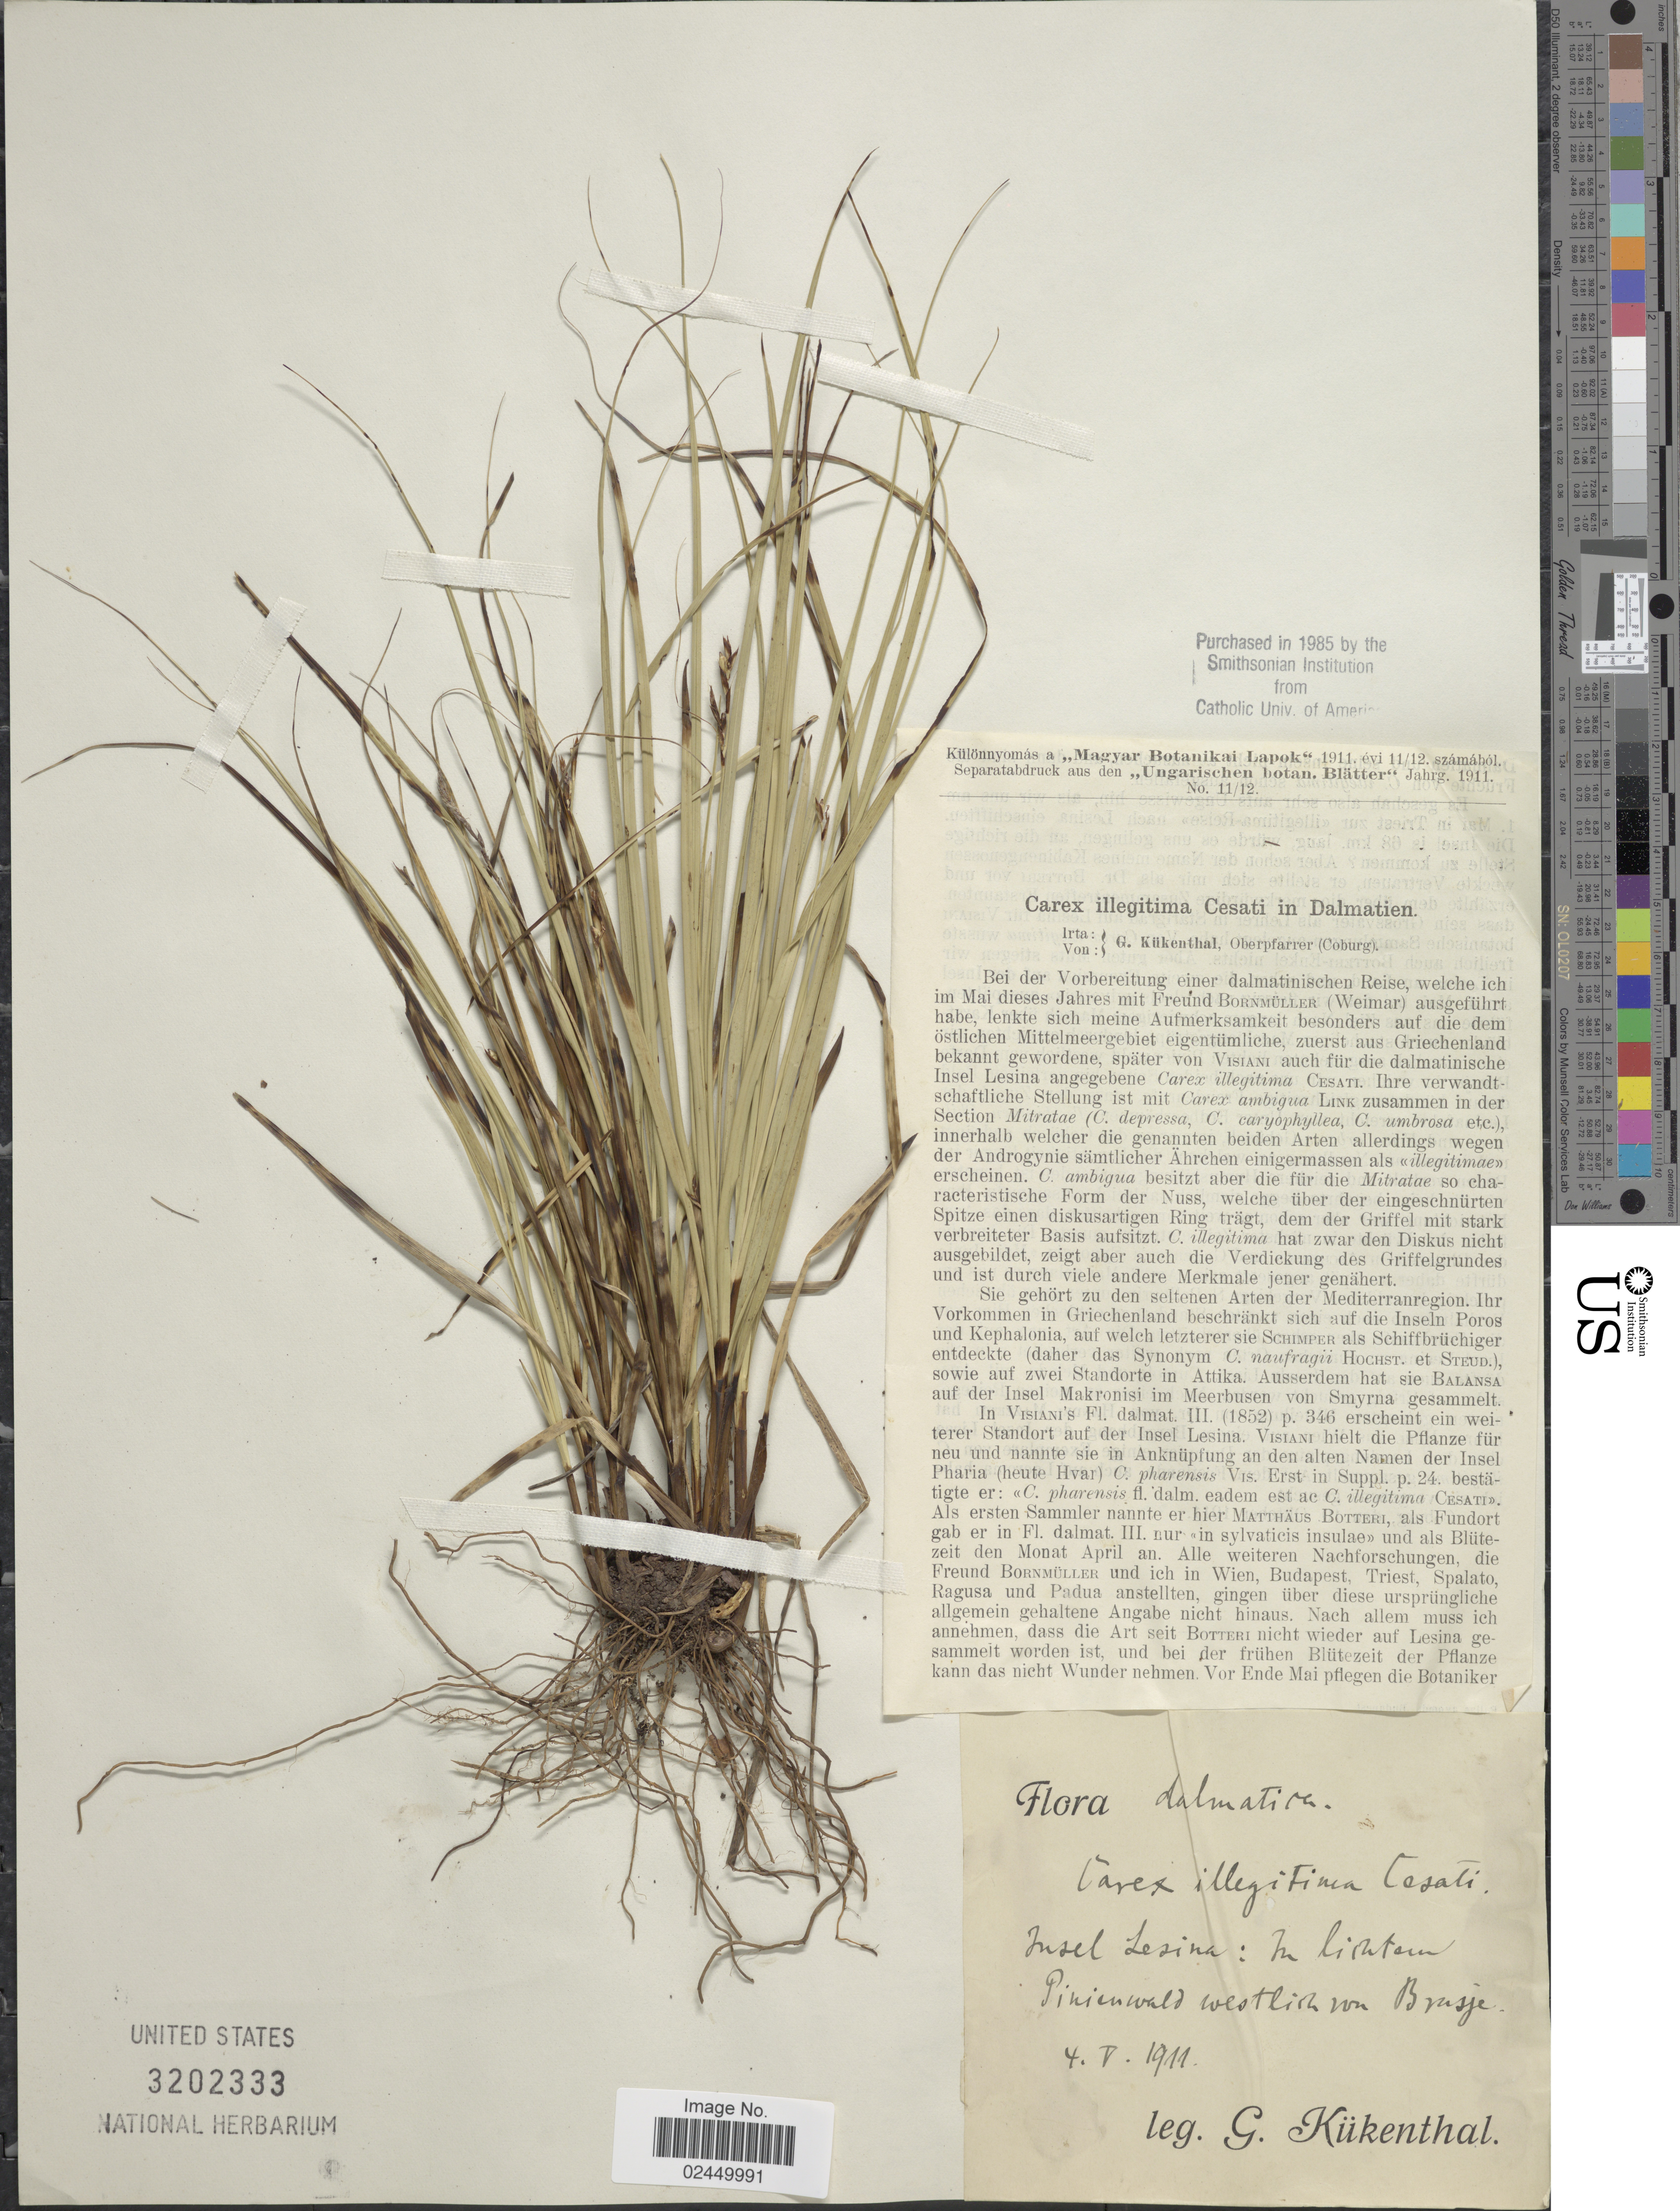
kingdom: Plantae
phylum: Tracheophyta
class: Liliopsida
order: Poales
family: Cyperaceae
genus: Carex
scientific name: Carex illegitima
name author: Ces.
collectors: G. Kükenthal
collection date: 1911-05-04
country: Croatia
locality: Dalmatica. Insel Lesina: In lichten Pinienwald westlich von Brusje.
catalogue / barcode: US 3202333